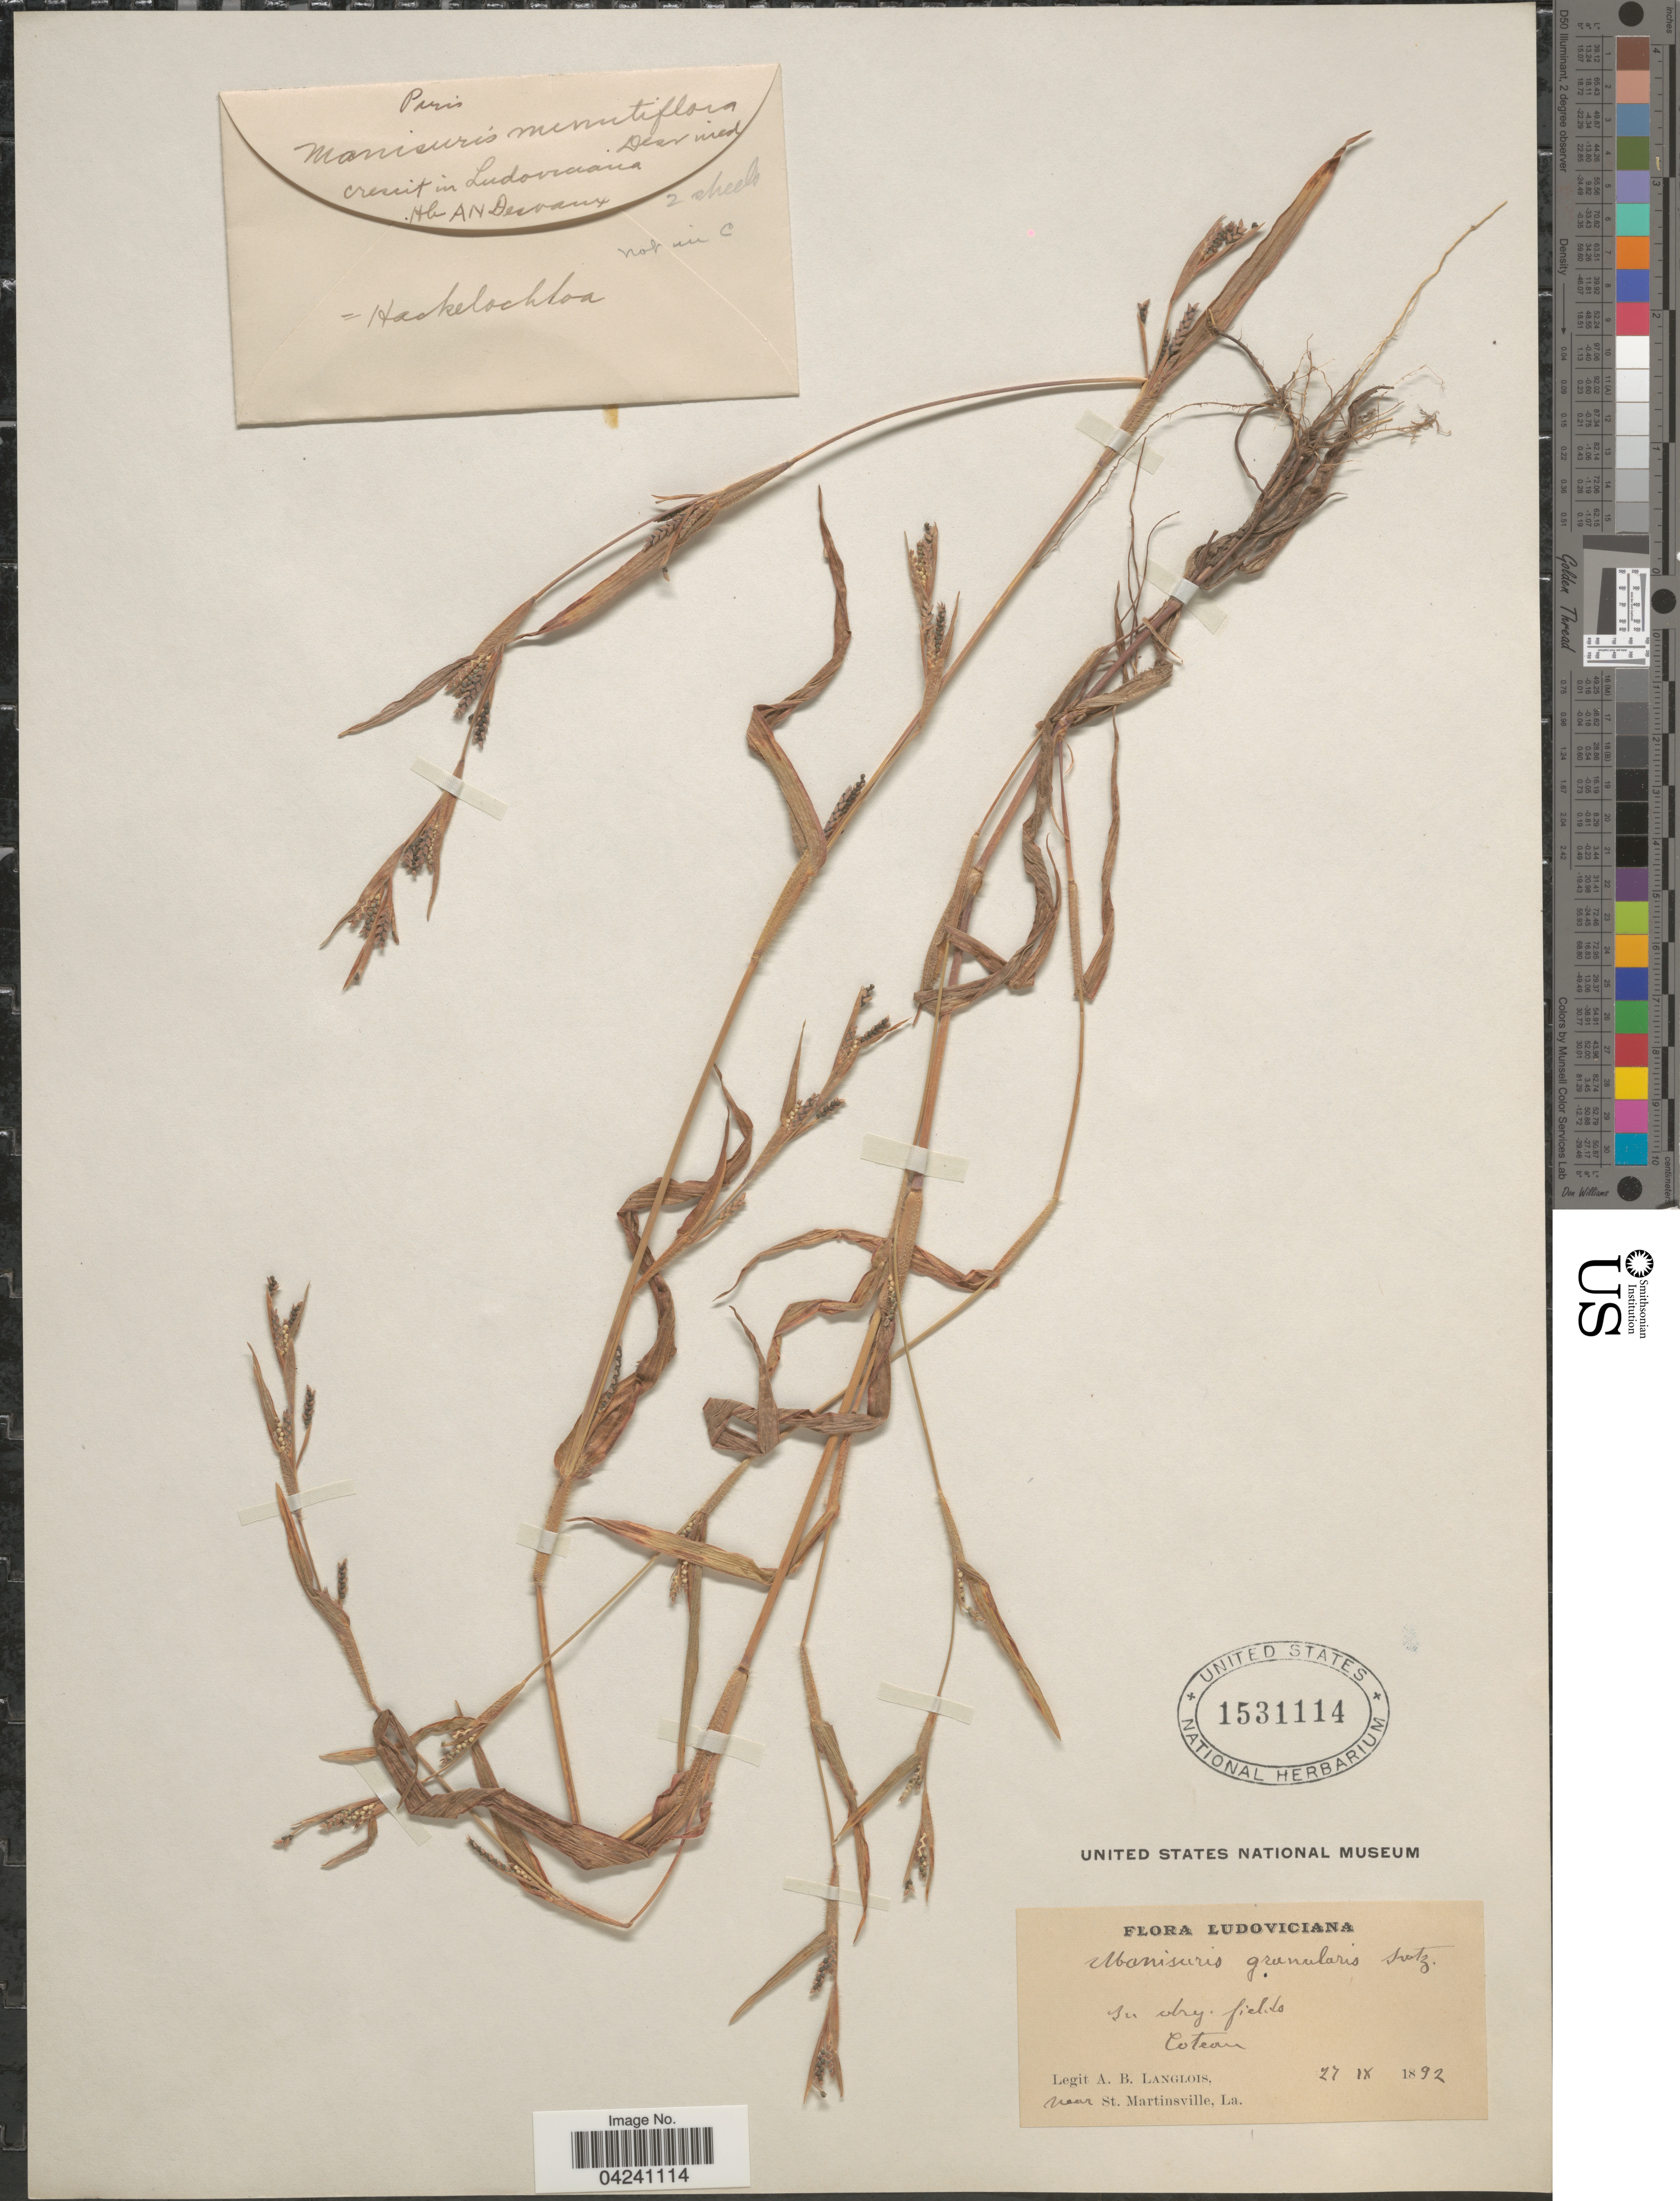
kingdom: Plantae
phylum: Tracheophyta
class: Liliopsida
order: Poales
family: Poaceae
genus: Hackelochloa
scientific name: Hackelochloa granularis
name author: (L.) Kuntze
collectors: A. Langlois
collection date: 1892-09-27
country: United States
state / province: Louisiana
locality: Ludoviciana. In dry fields Coteau. Near St. Martinsville.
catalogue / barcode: US 1531114